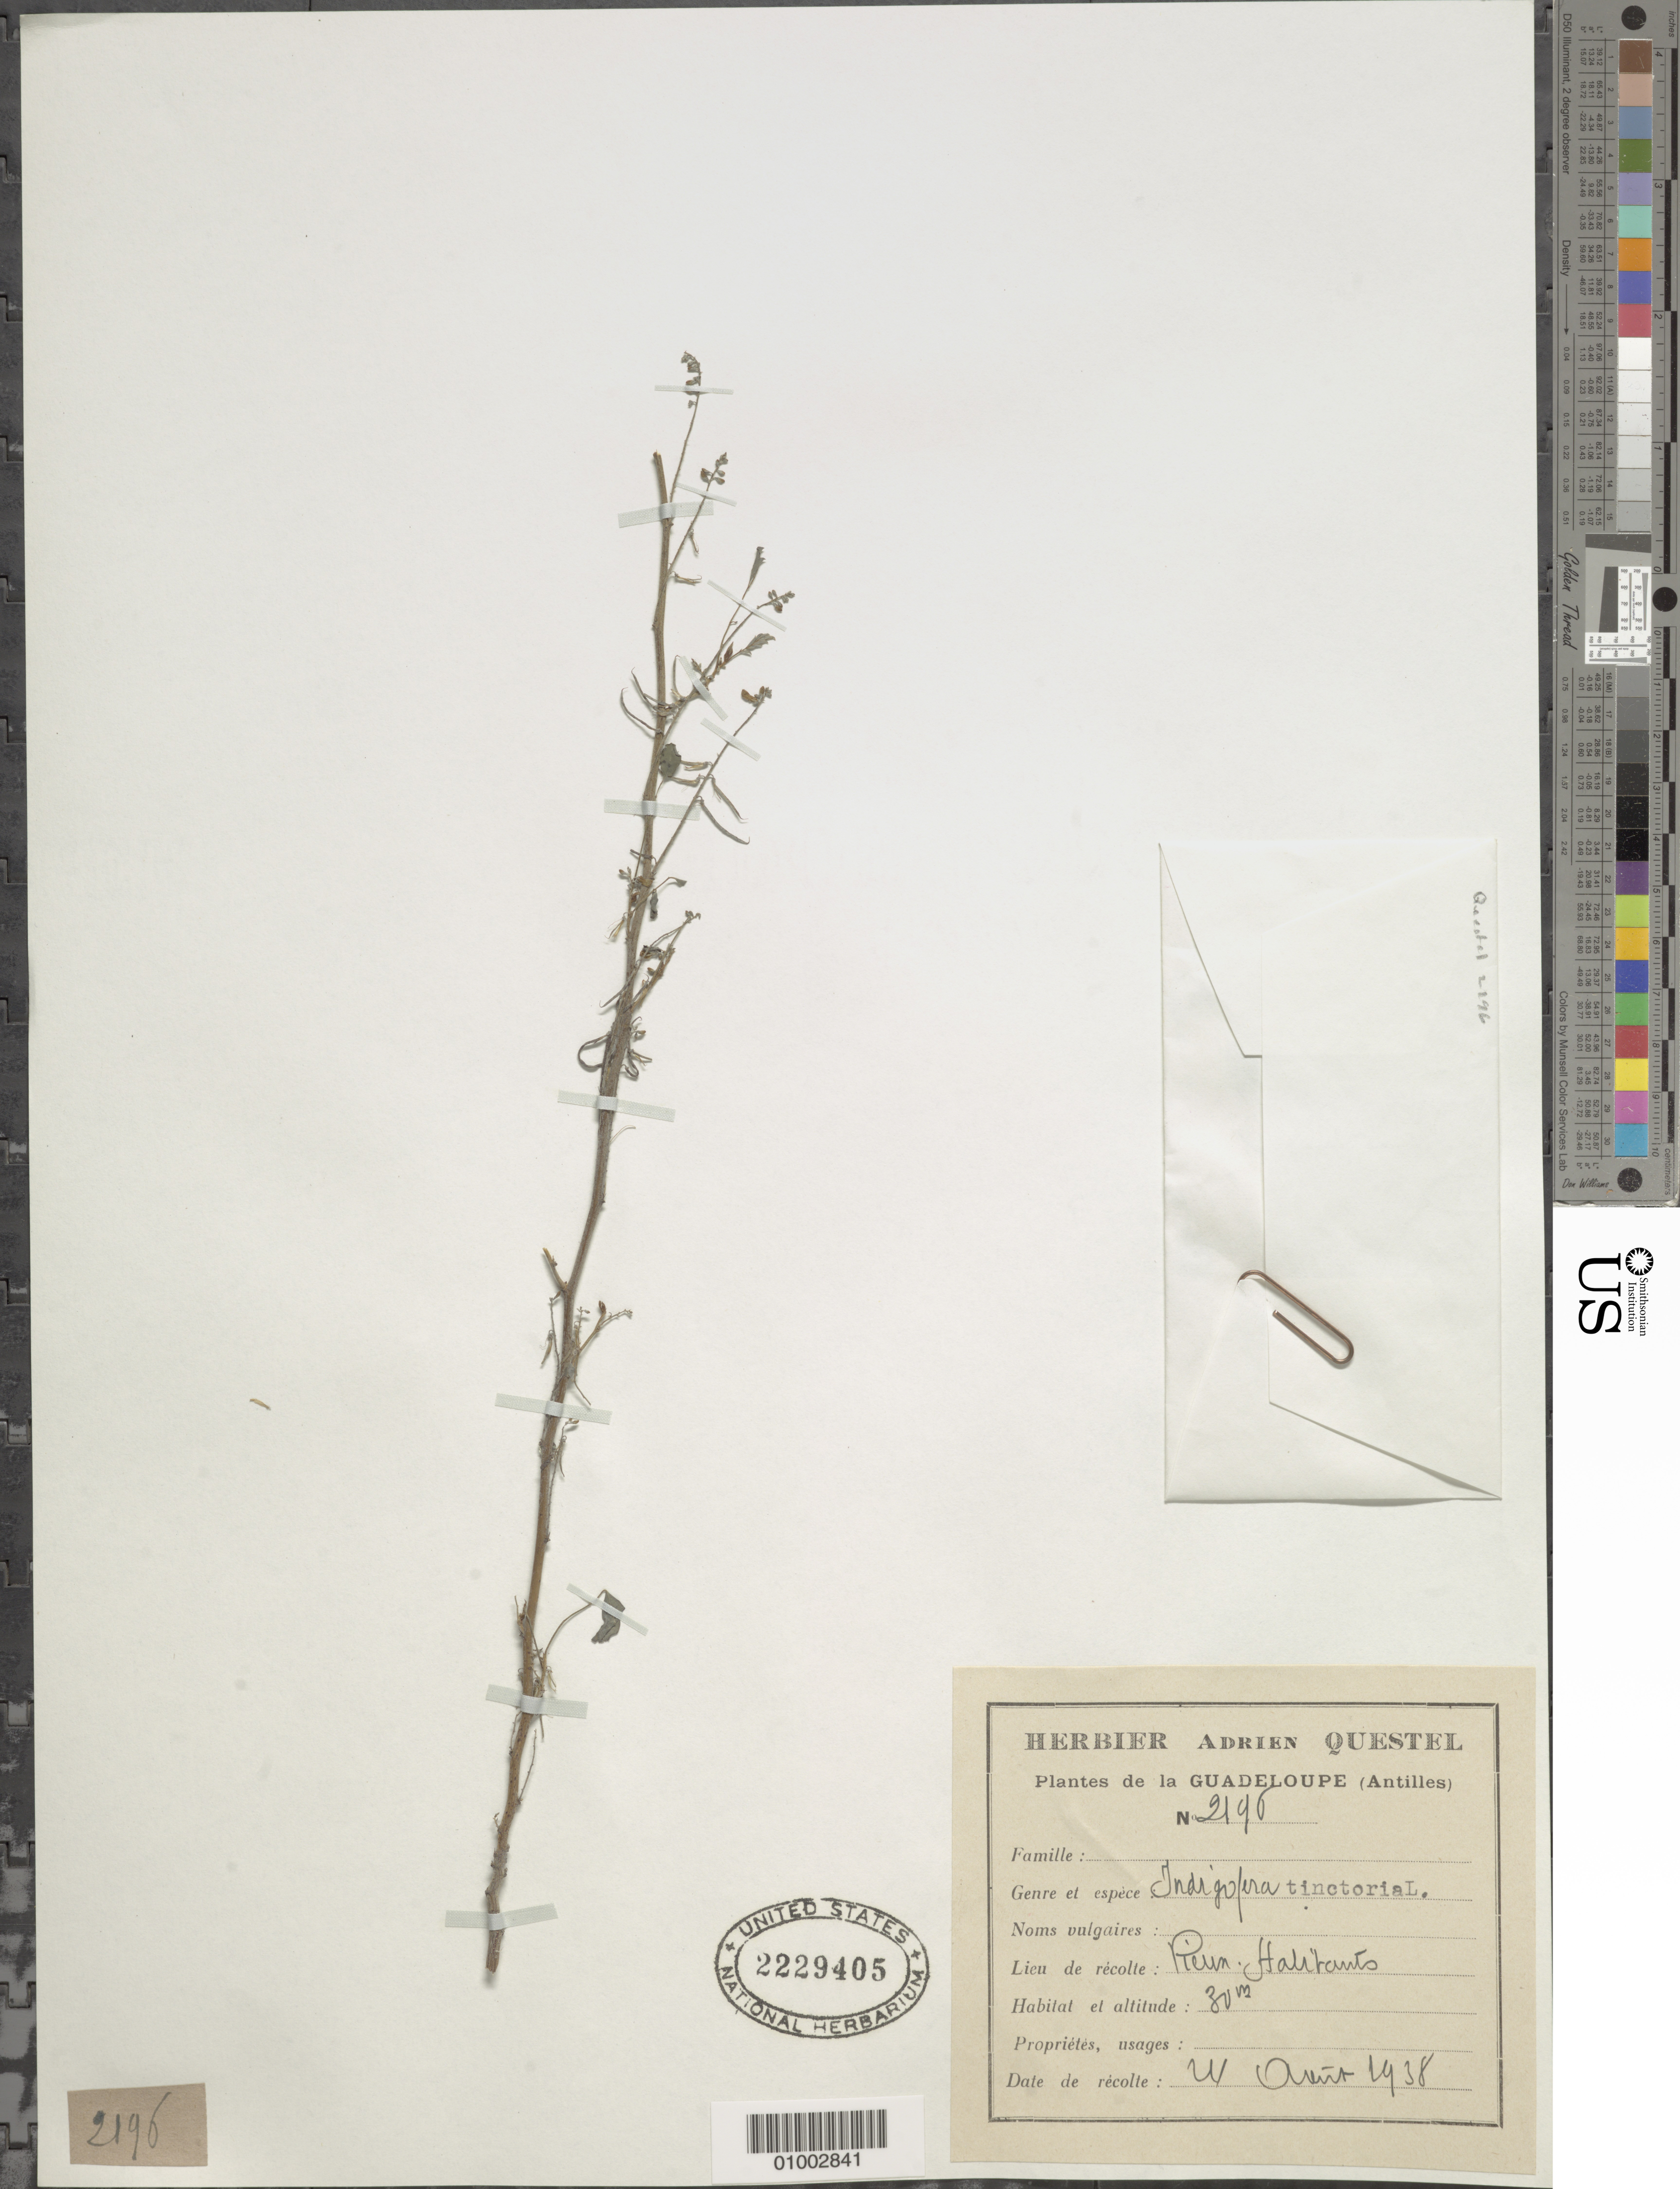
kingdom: Plantae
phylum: Tracheophyta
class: Magnoliopsida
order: Fabales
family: Fabaceae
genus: Indigofera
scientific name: Indigofera tinctoria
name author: L.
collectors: A. Questel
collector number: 2196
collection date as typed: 14 Oct 1938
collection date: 1938-10-14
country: Guadeloupe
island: Basse Terre [Guadeloupe]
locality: Pieum Halitants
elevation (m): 30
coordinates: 0 N, 0 E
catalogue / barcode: US 2229405